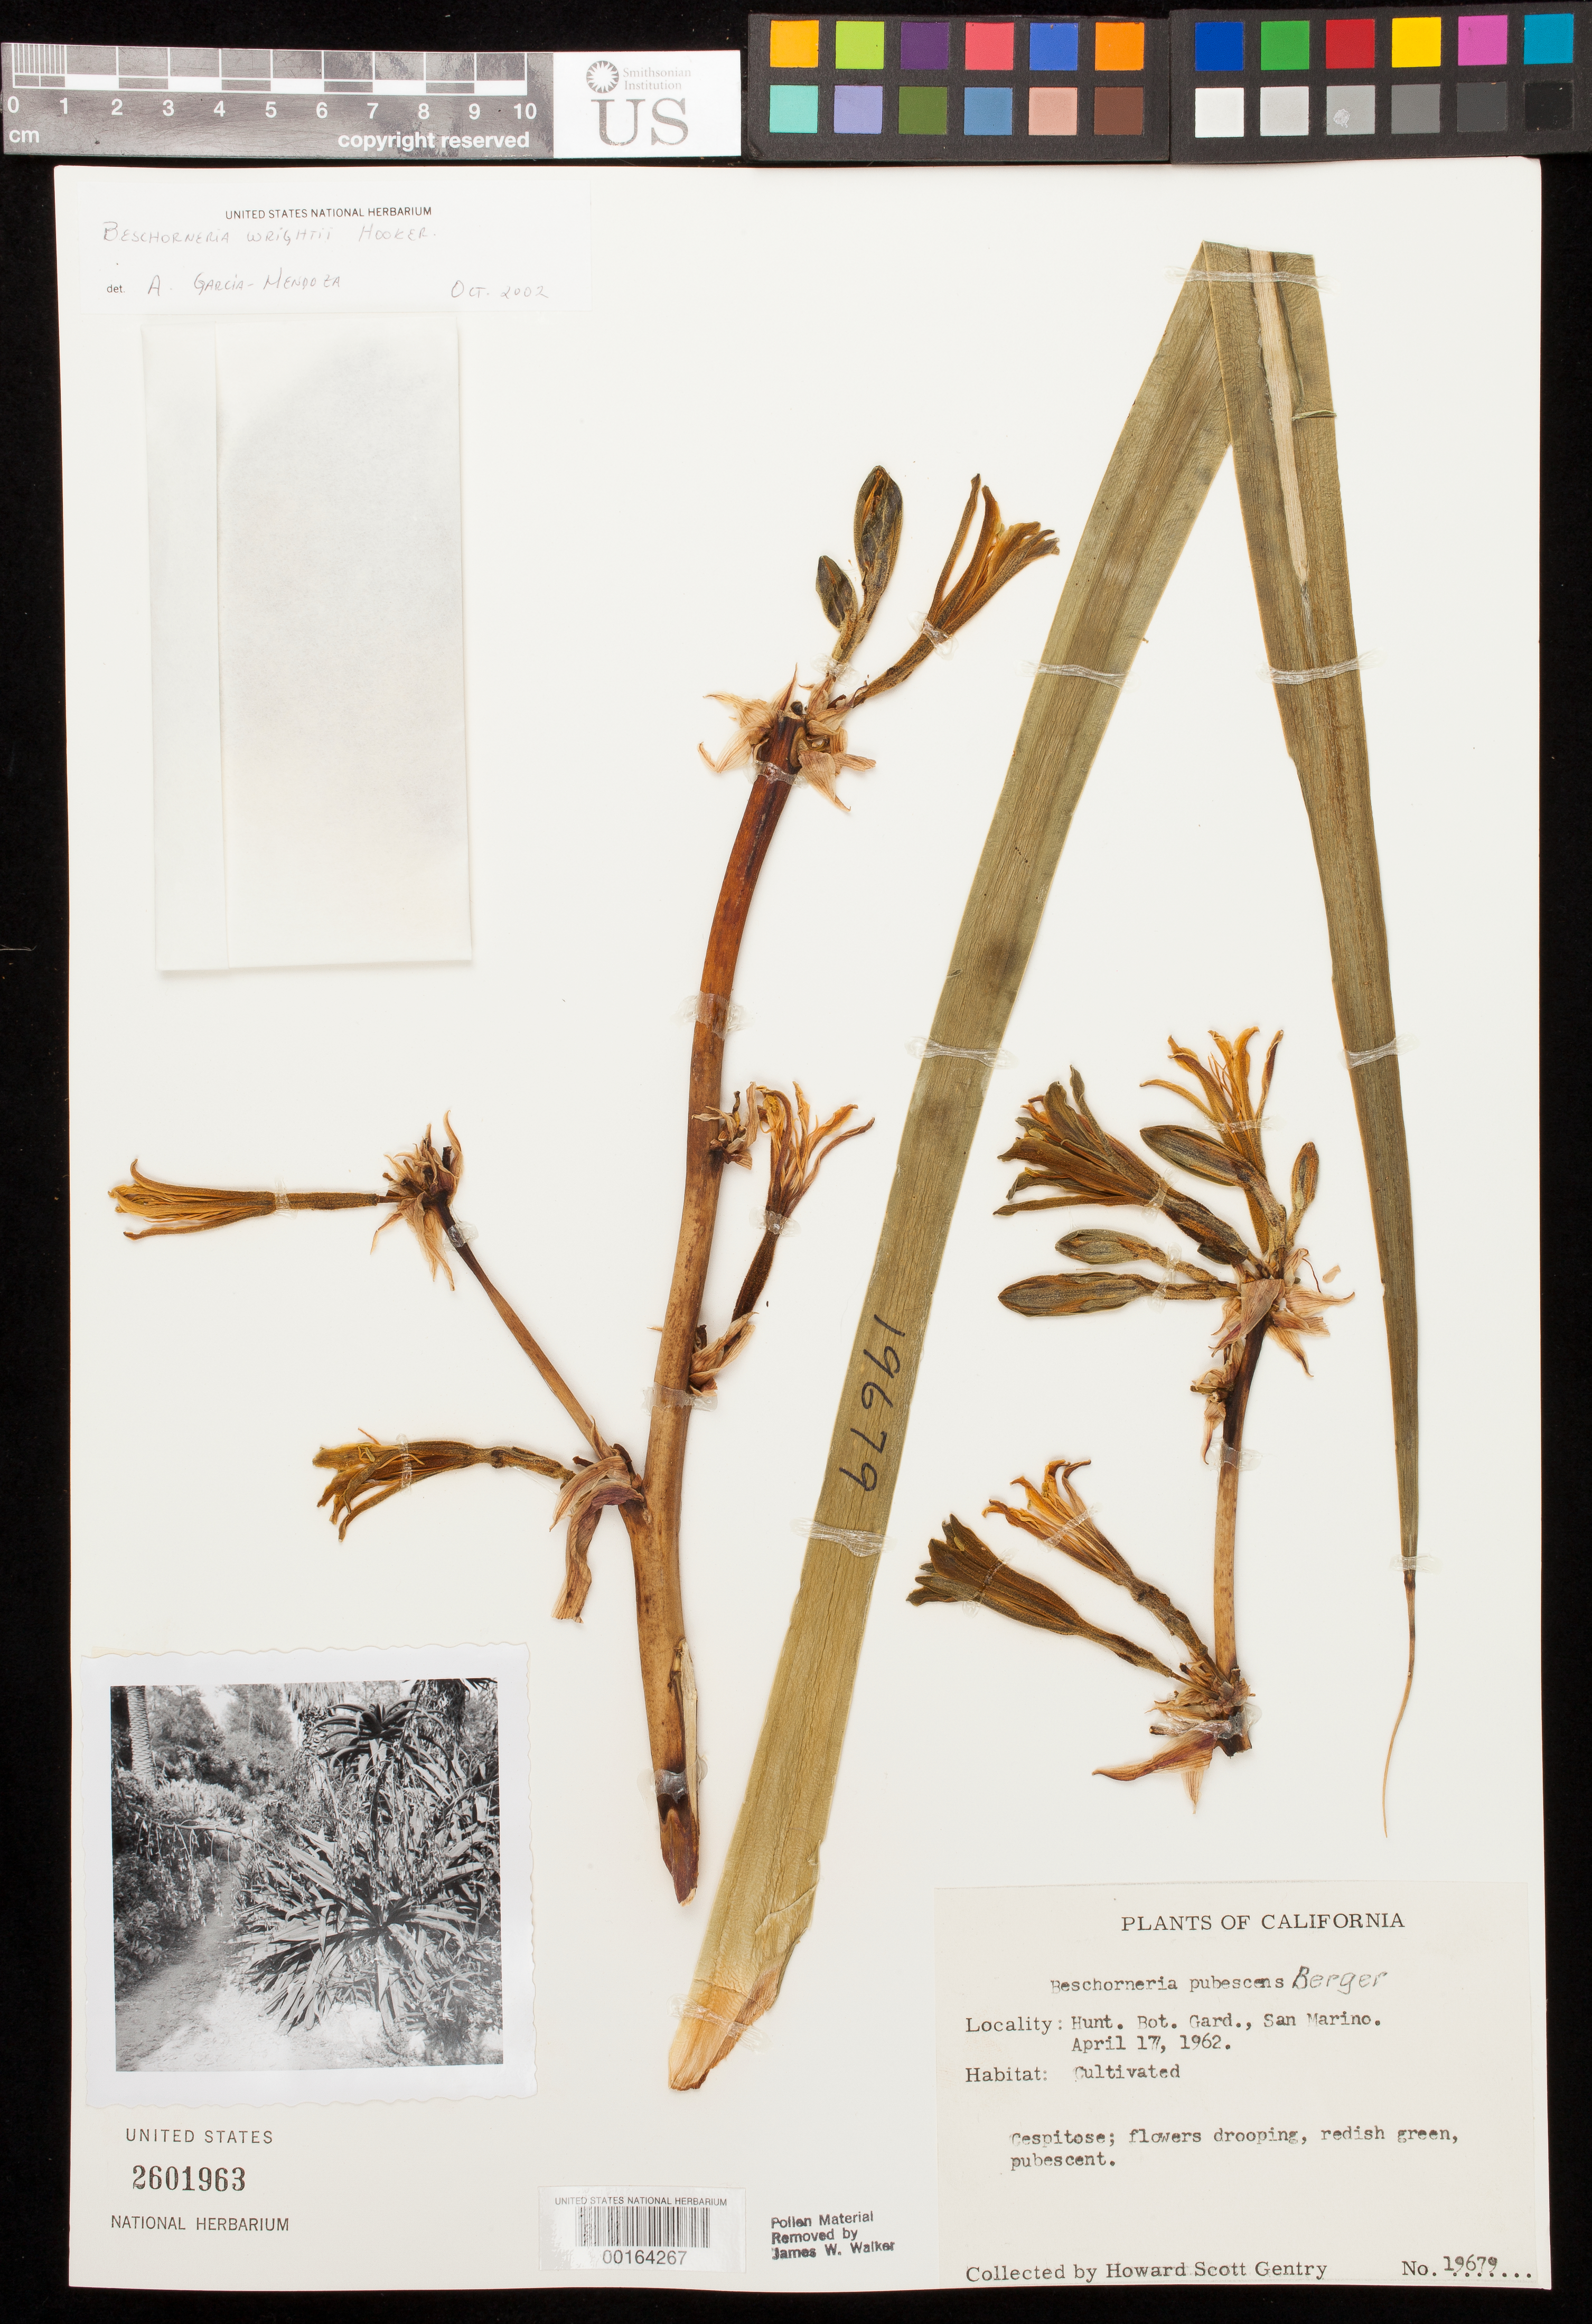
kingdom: Plantae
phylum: Tracheophyta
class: Liliopsida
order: Asparagales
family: Asparagaceae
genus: Beschorneria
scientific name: Beschorneria wrightii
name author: Hook.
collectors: H. S. Gentry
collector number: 19679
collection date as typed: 17 Apr 1962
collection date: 1962-04-17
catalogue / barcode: US 2601963